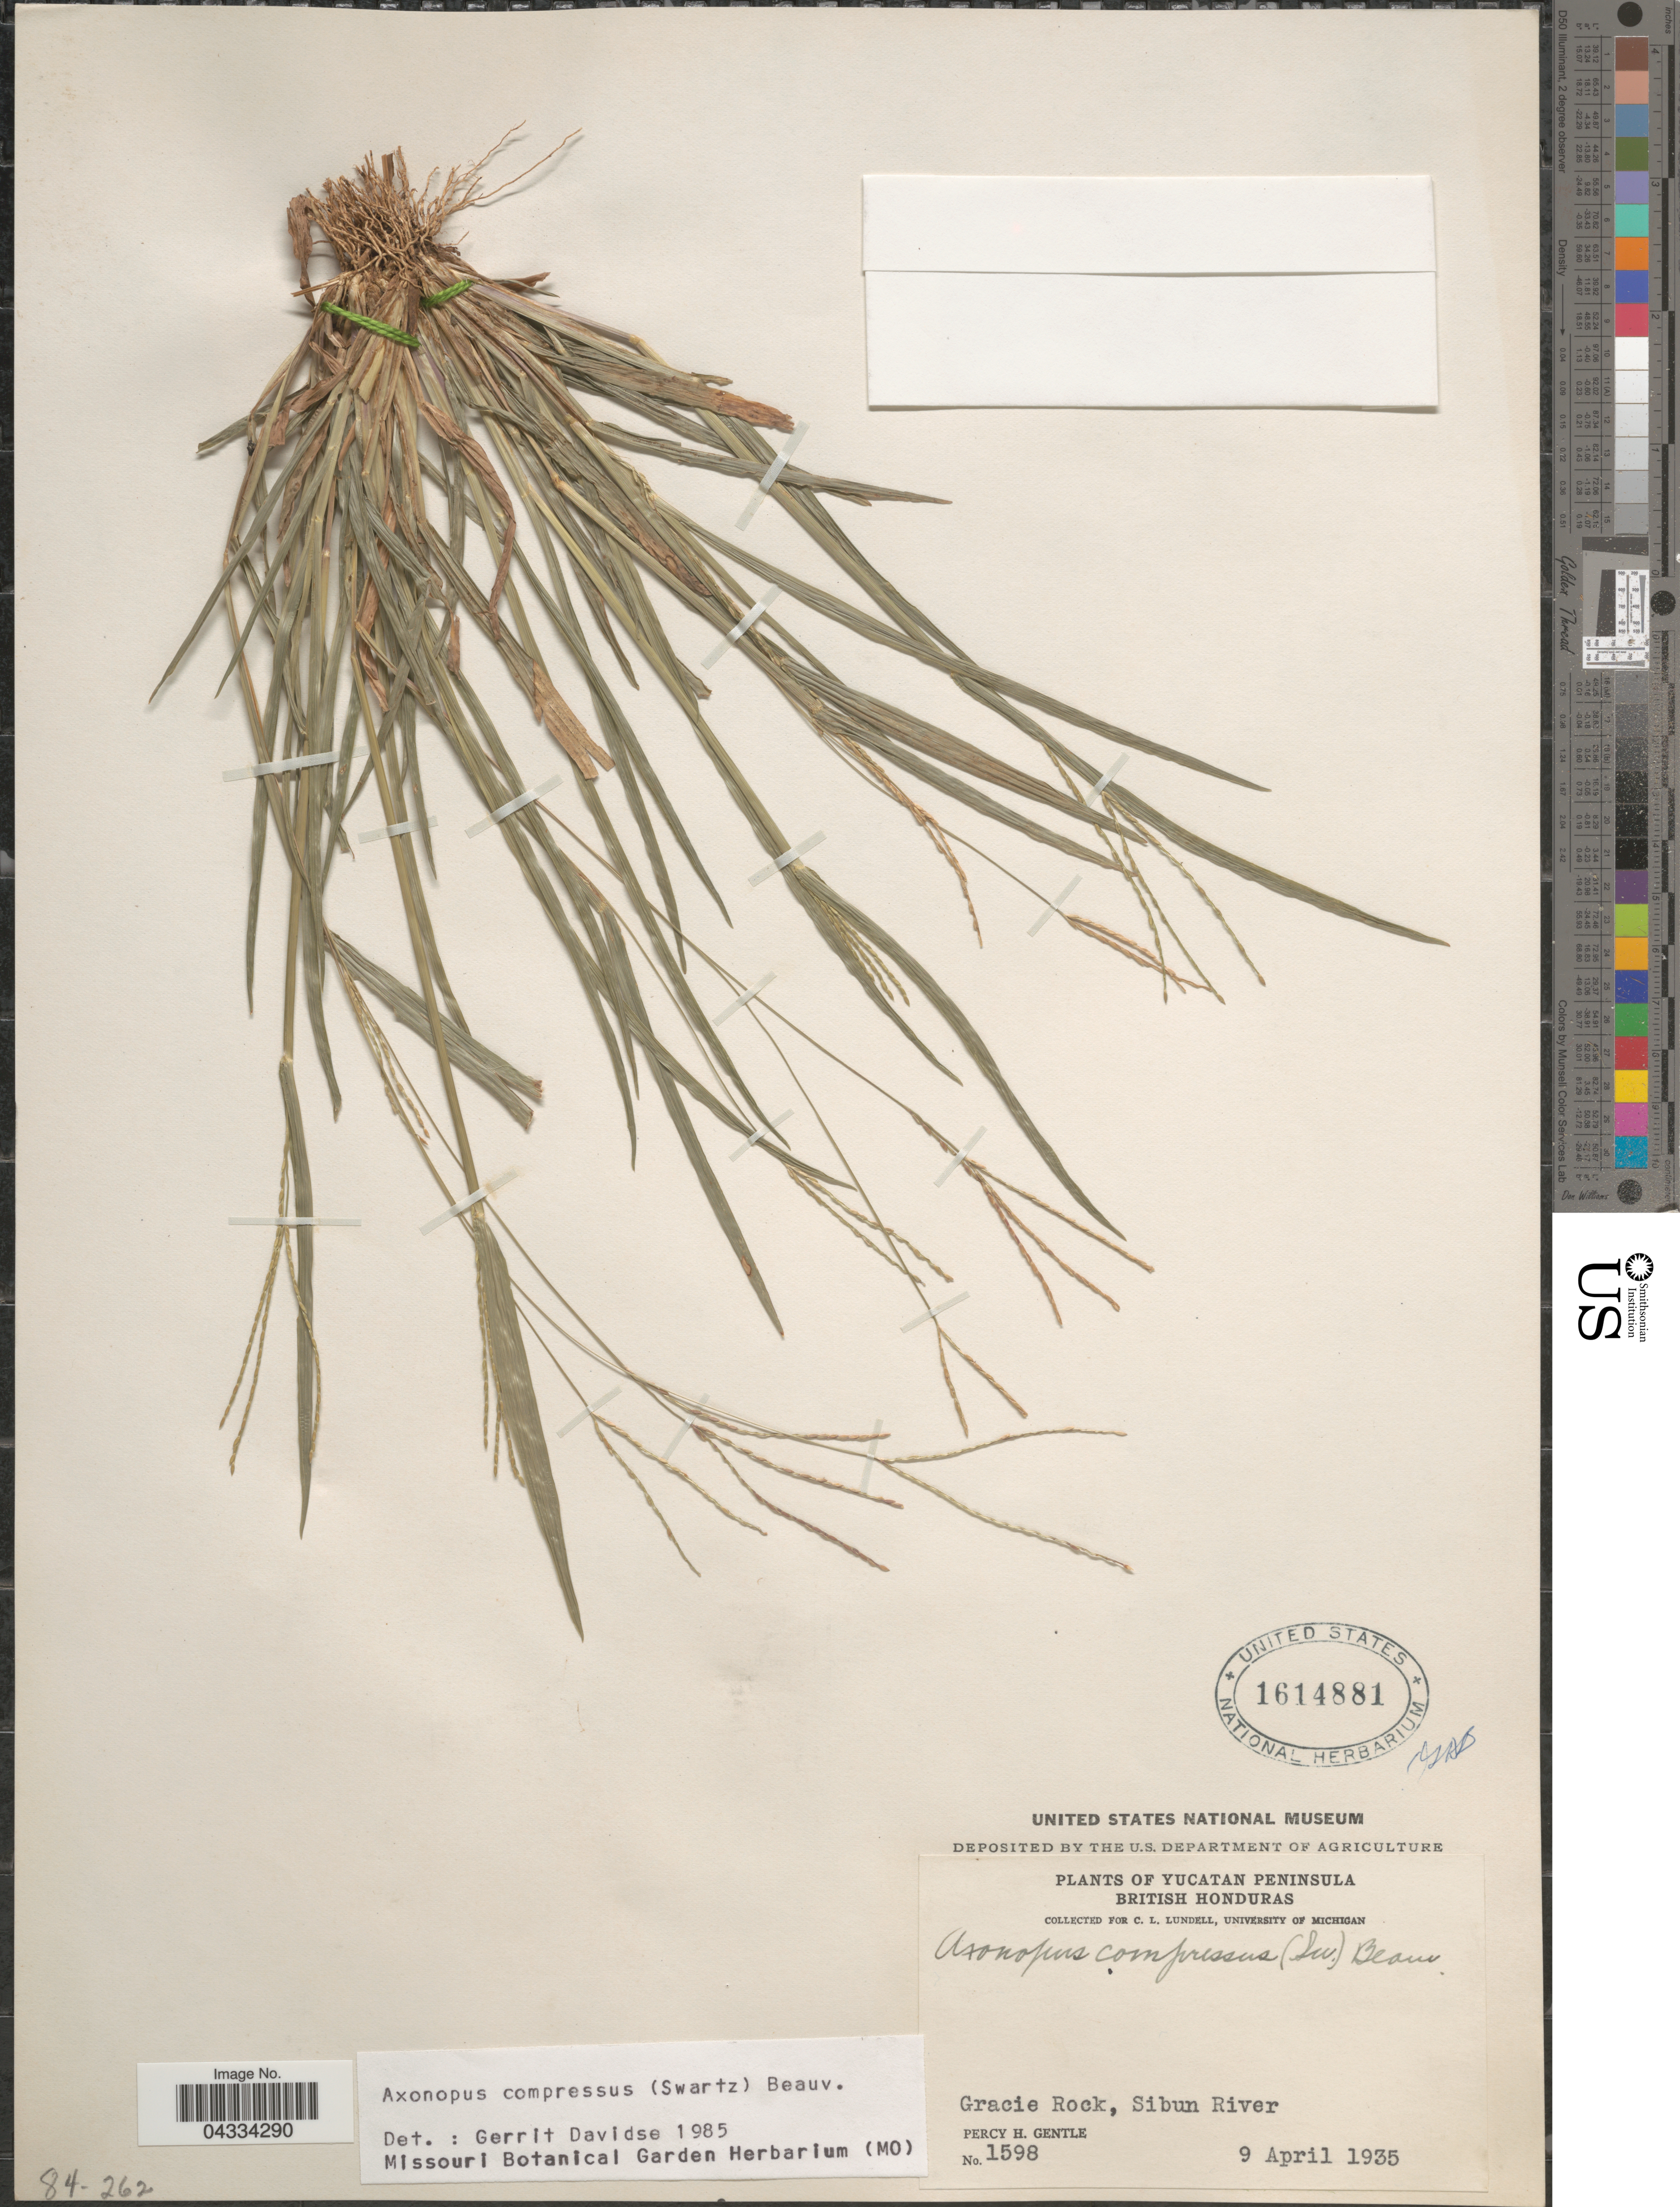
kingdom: Plantae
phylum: Tracheophyta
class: Liliopsida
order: Poales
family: Poaceae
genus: Axonopus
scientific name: Axonopus compressus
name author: (Sw.) P. Beauv.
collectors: P. H. Gentle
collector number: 1598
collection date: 1935-04-09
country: Belize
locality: Yucatan Peninsula. British Honduras. Gracie Rock, Sibun River.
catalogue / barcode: US 1614881